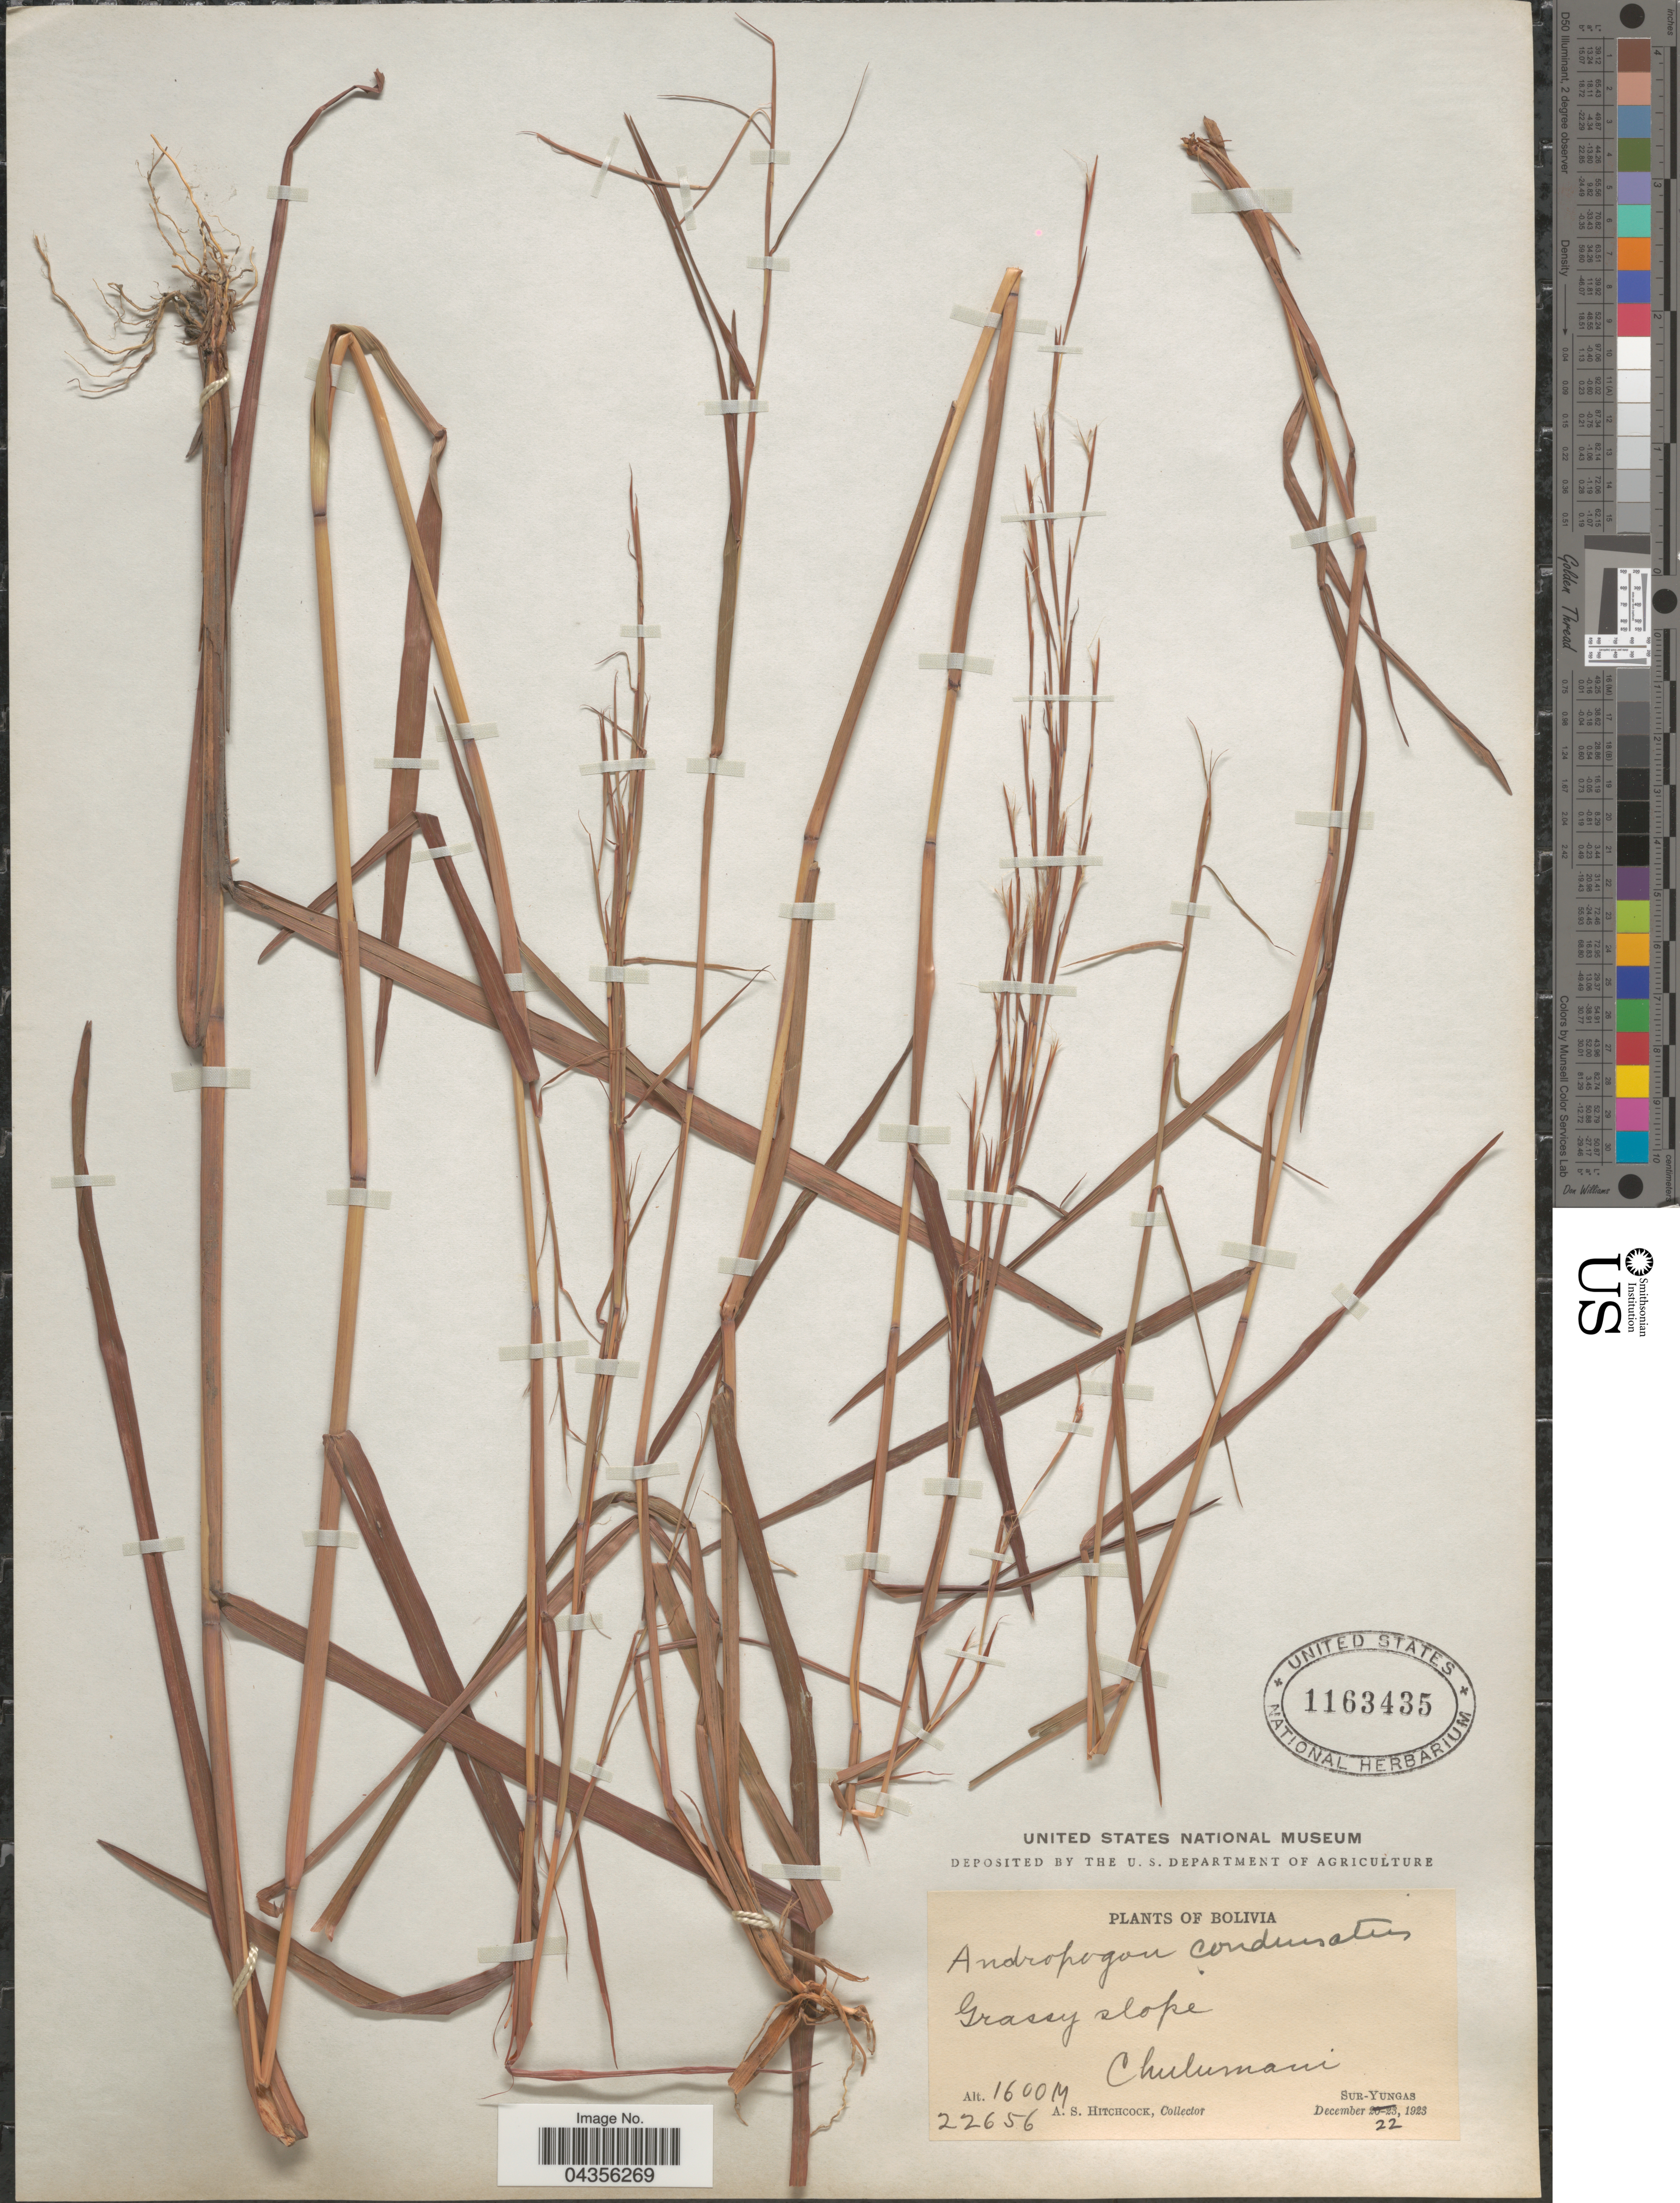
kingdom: Plantae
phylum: Tracheophyta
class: Liliopsida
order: Poales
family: Poaceae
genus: Schizachyrium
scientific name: Schizachyrium condensatum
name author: (Kunth) Nees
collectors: A. S. Hitchcock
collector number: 22656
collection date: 1923-12-22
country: Bolivia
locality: Grassy slope Chulumani. Sur-Yungas.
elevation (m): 1600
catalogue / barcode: US 1163435